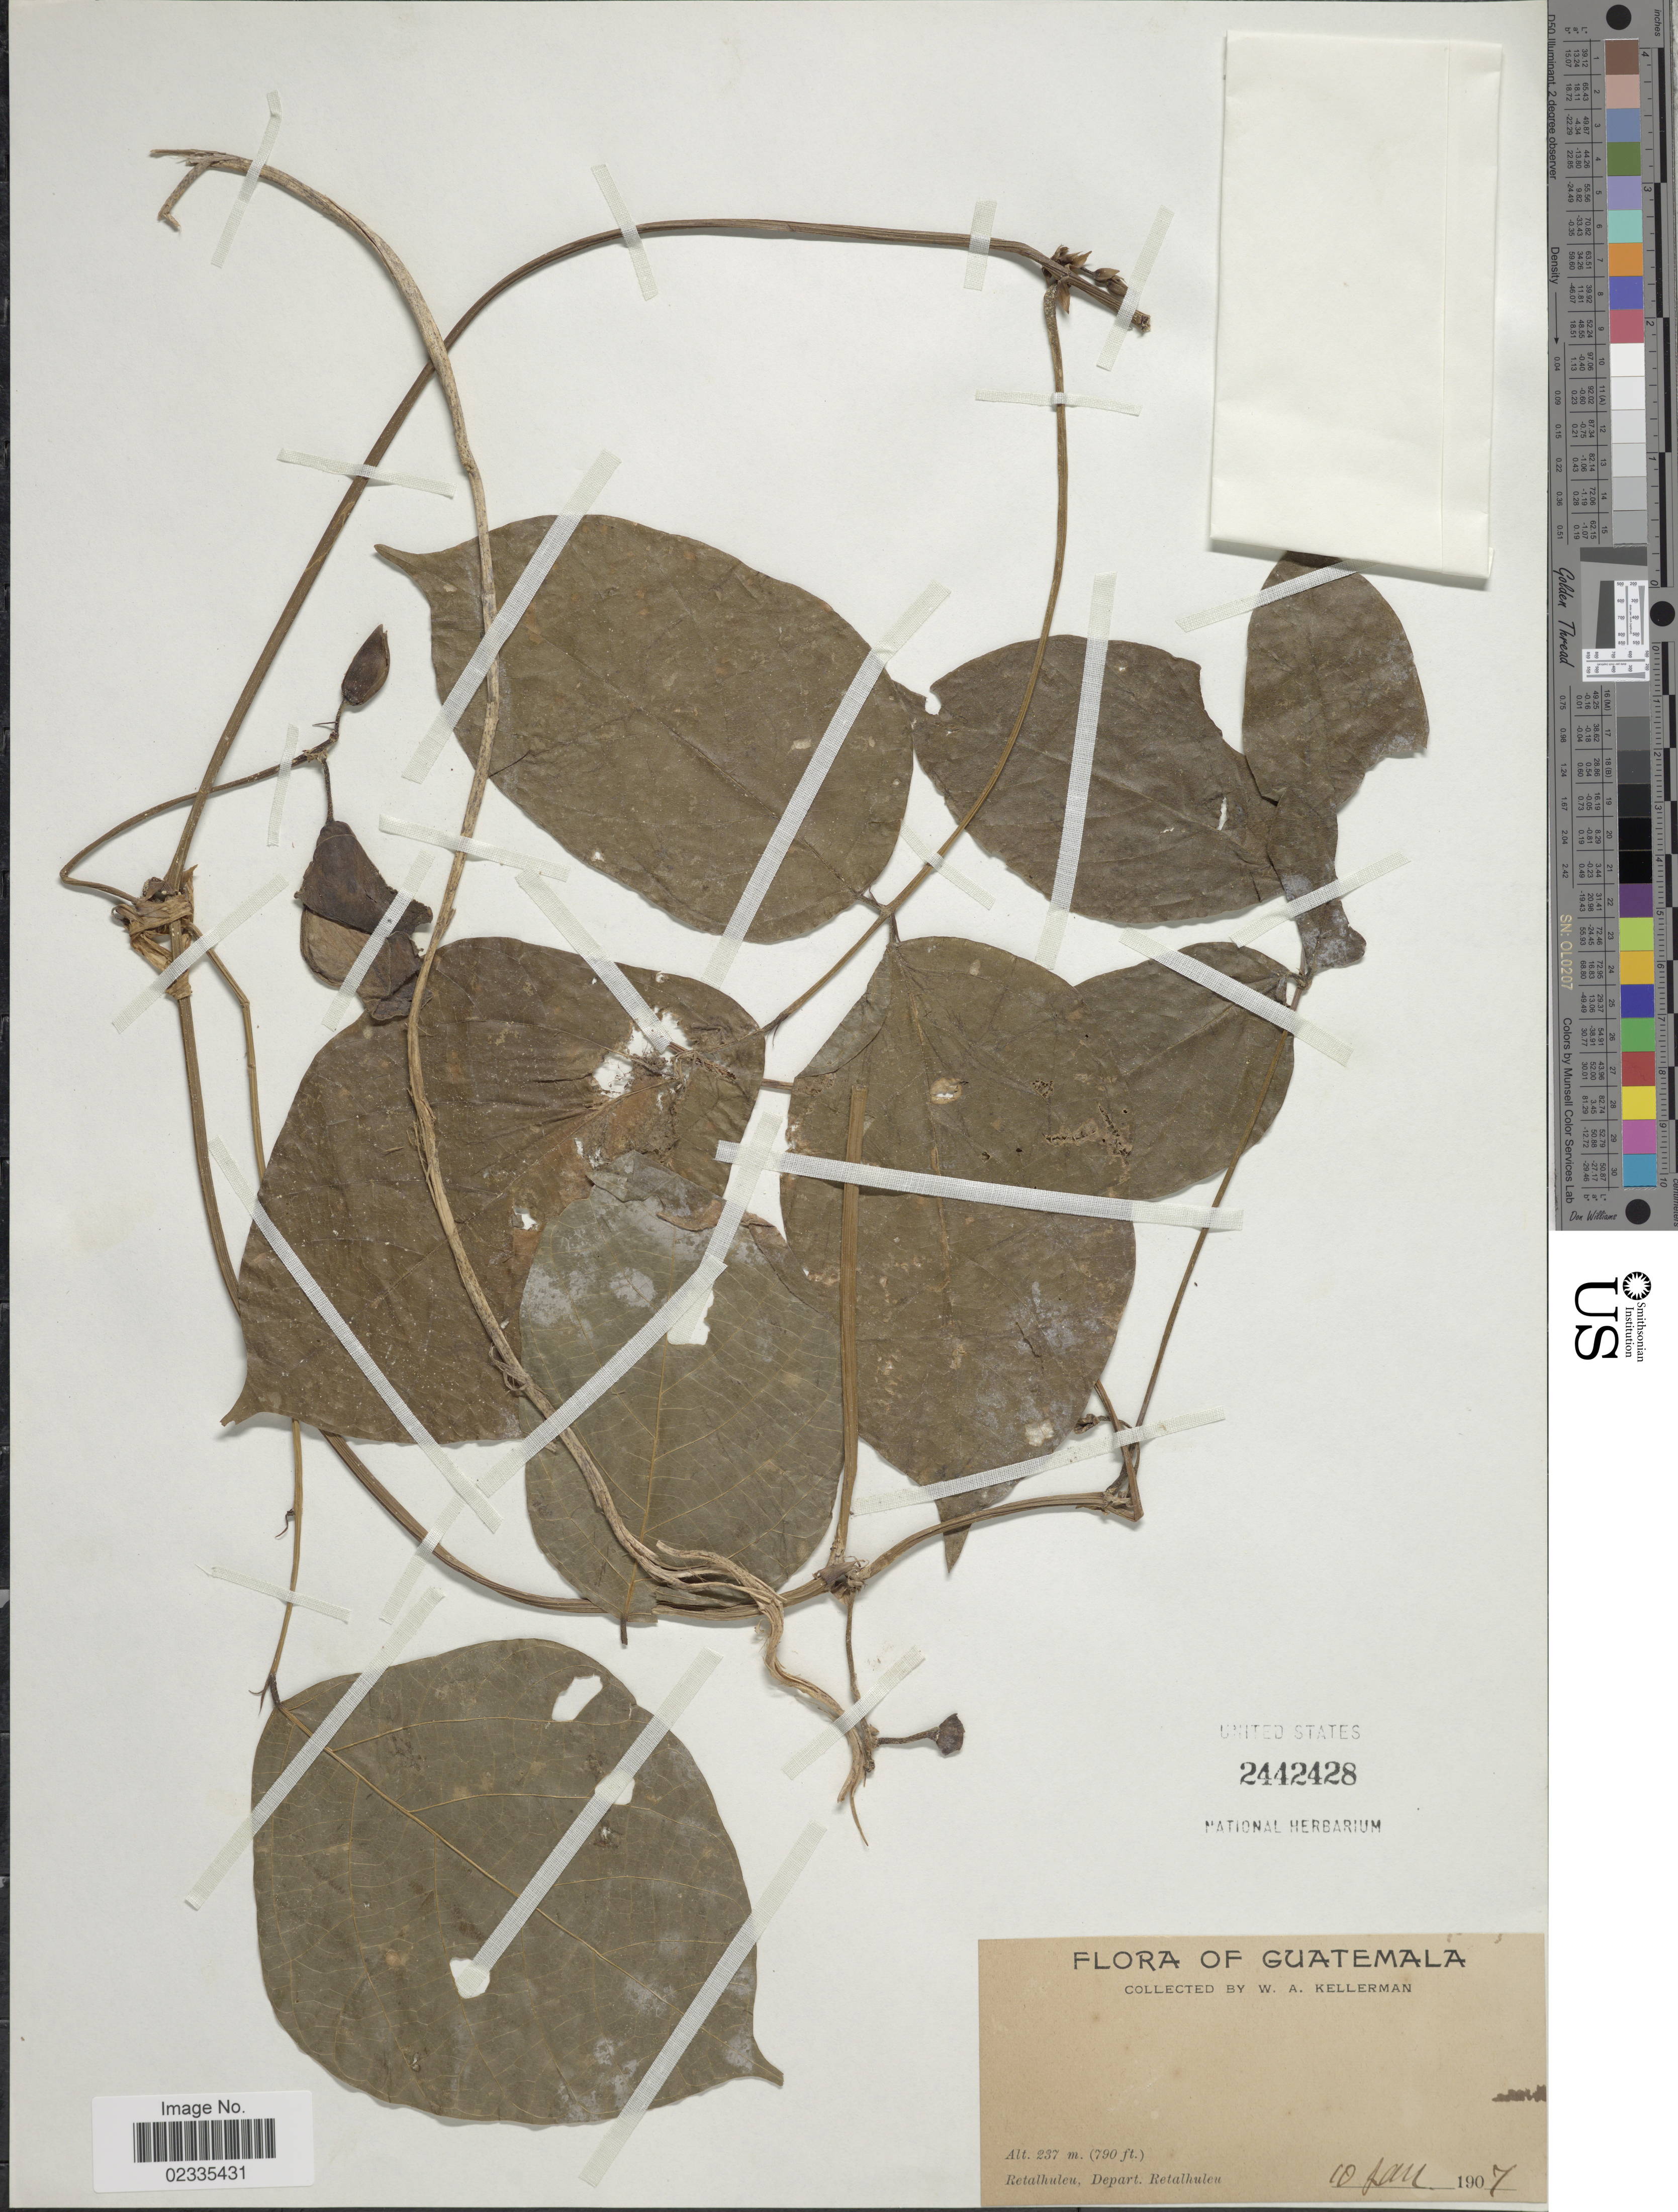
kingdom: Plantae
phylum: Tracheophyta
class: Magnoliopsida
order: Fabales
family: Fabaceae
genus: Centrosema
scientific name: Centrosema plumieri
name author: (Turpin ex Pers.) Benth.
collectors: W. Kellerman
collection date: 1907-01-10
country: Guatemala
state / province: Retalhuleu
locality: Retalhuleu, Depart. Retalhuleu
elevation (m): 237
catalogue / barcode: US 2442428